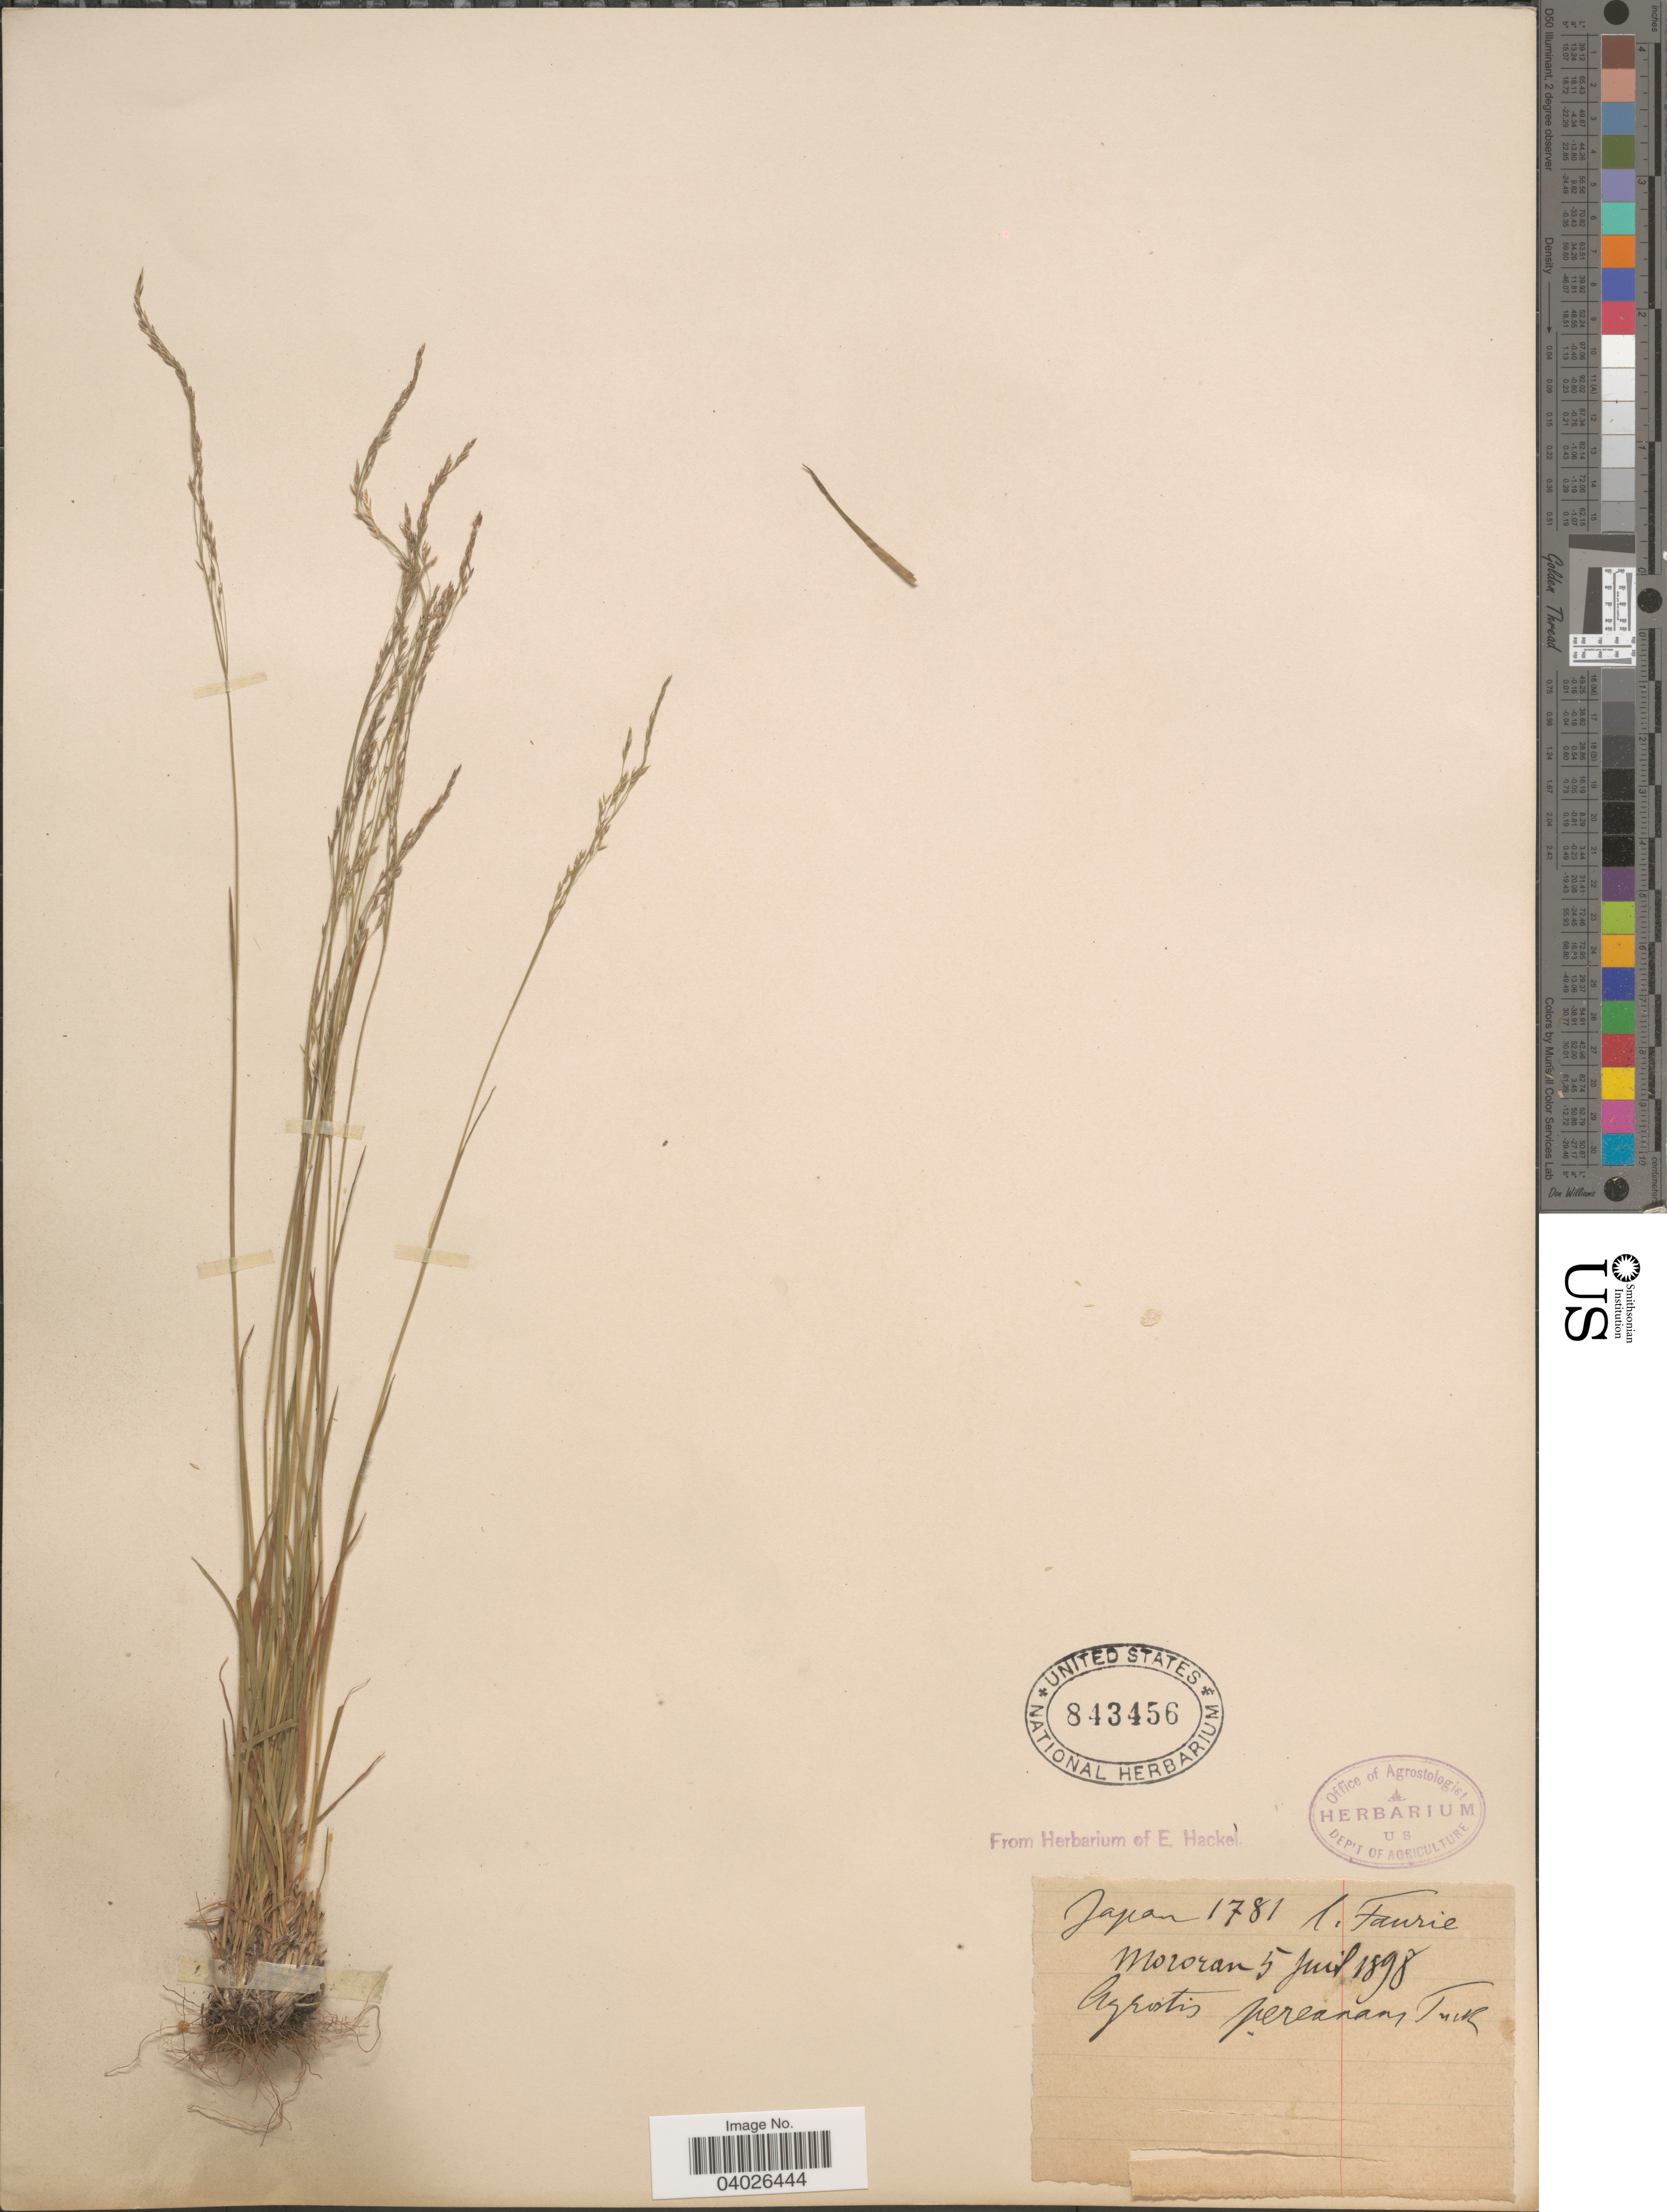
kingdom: Plantae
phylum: Tracheophyta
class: Liliopsida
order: Poales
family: Poaceae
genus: Agrostis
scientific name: Agrostis perennans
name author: (Walter) Tuck.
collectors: -. Faurie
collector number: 1781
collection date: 1898-07-05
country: Japan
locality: Mororan.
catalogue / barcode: US 843456